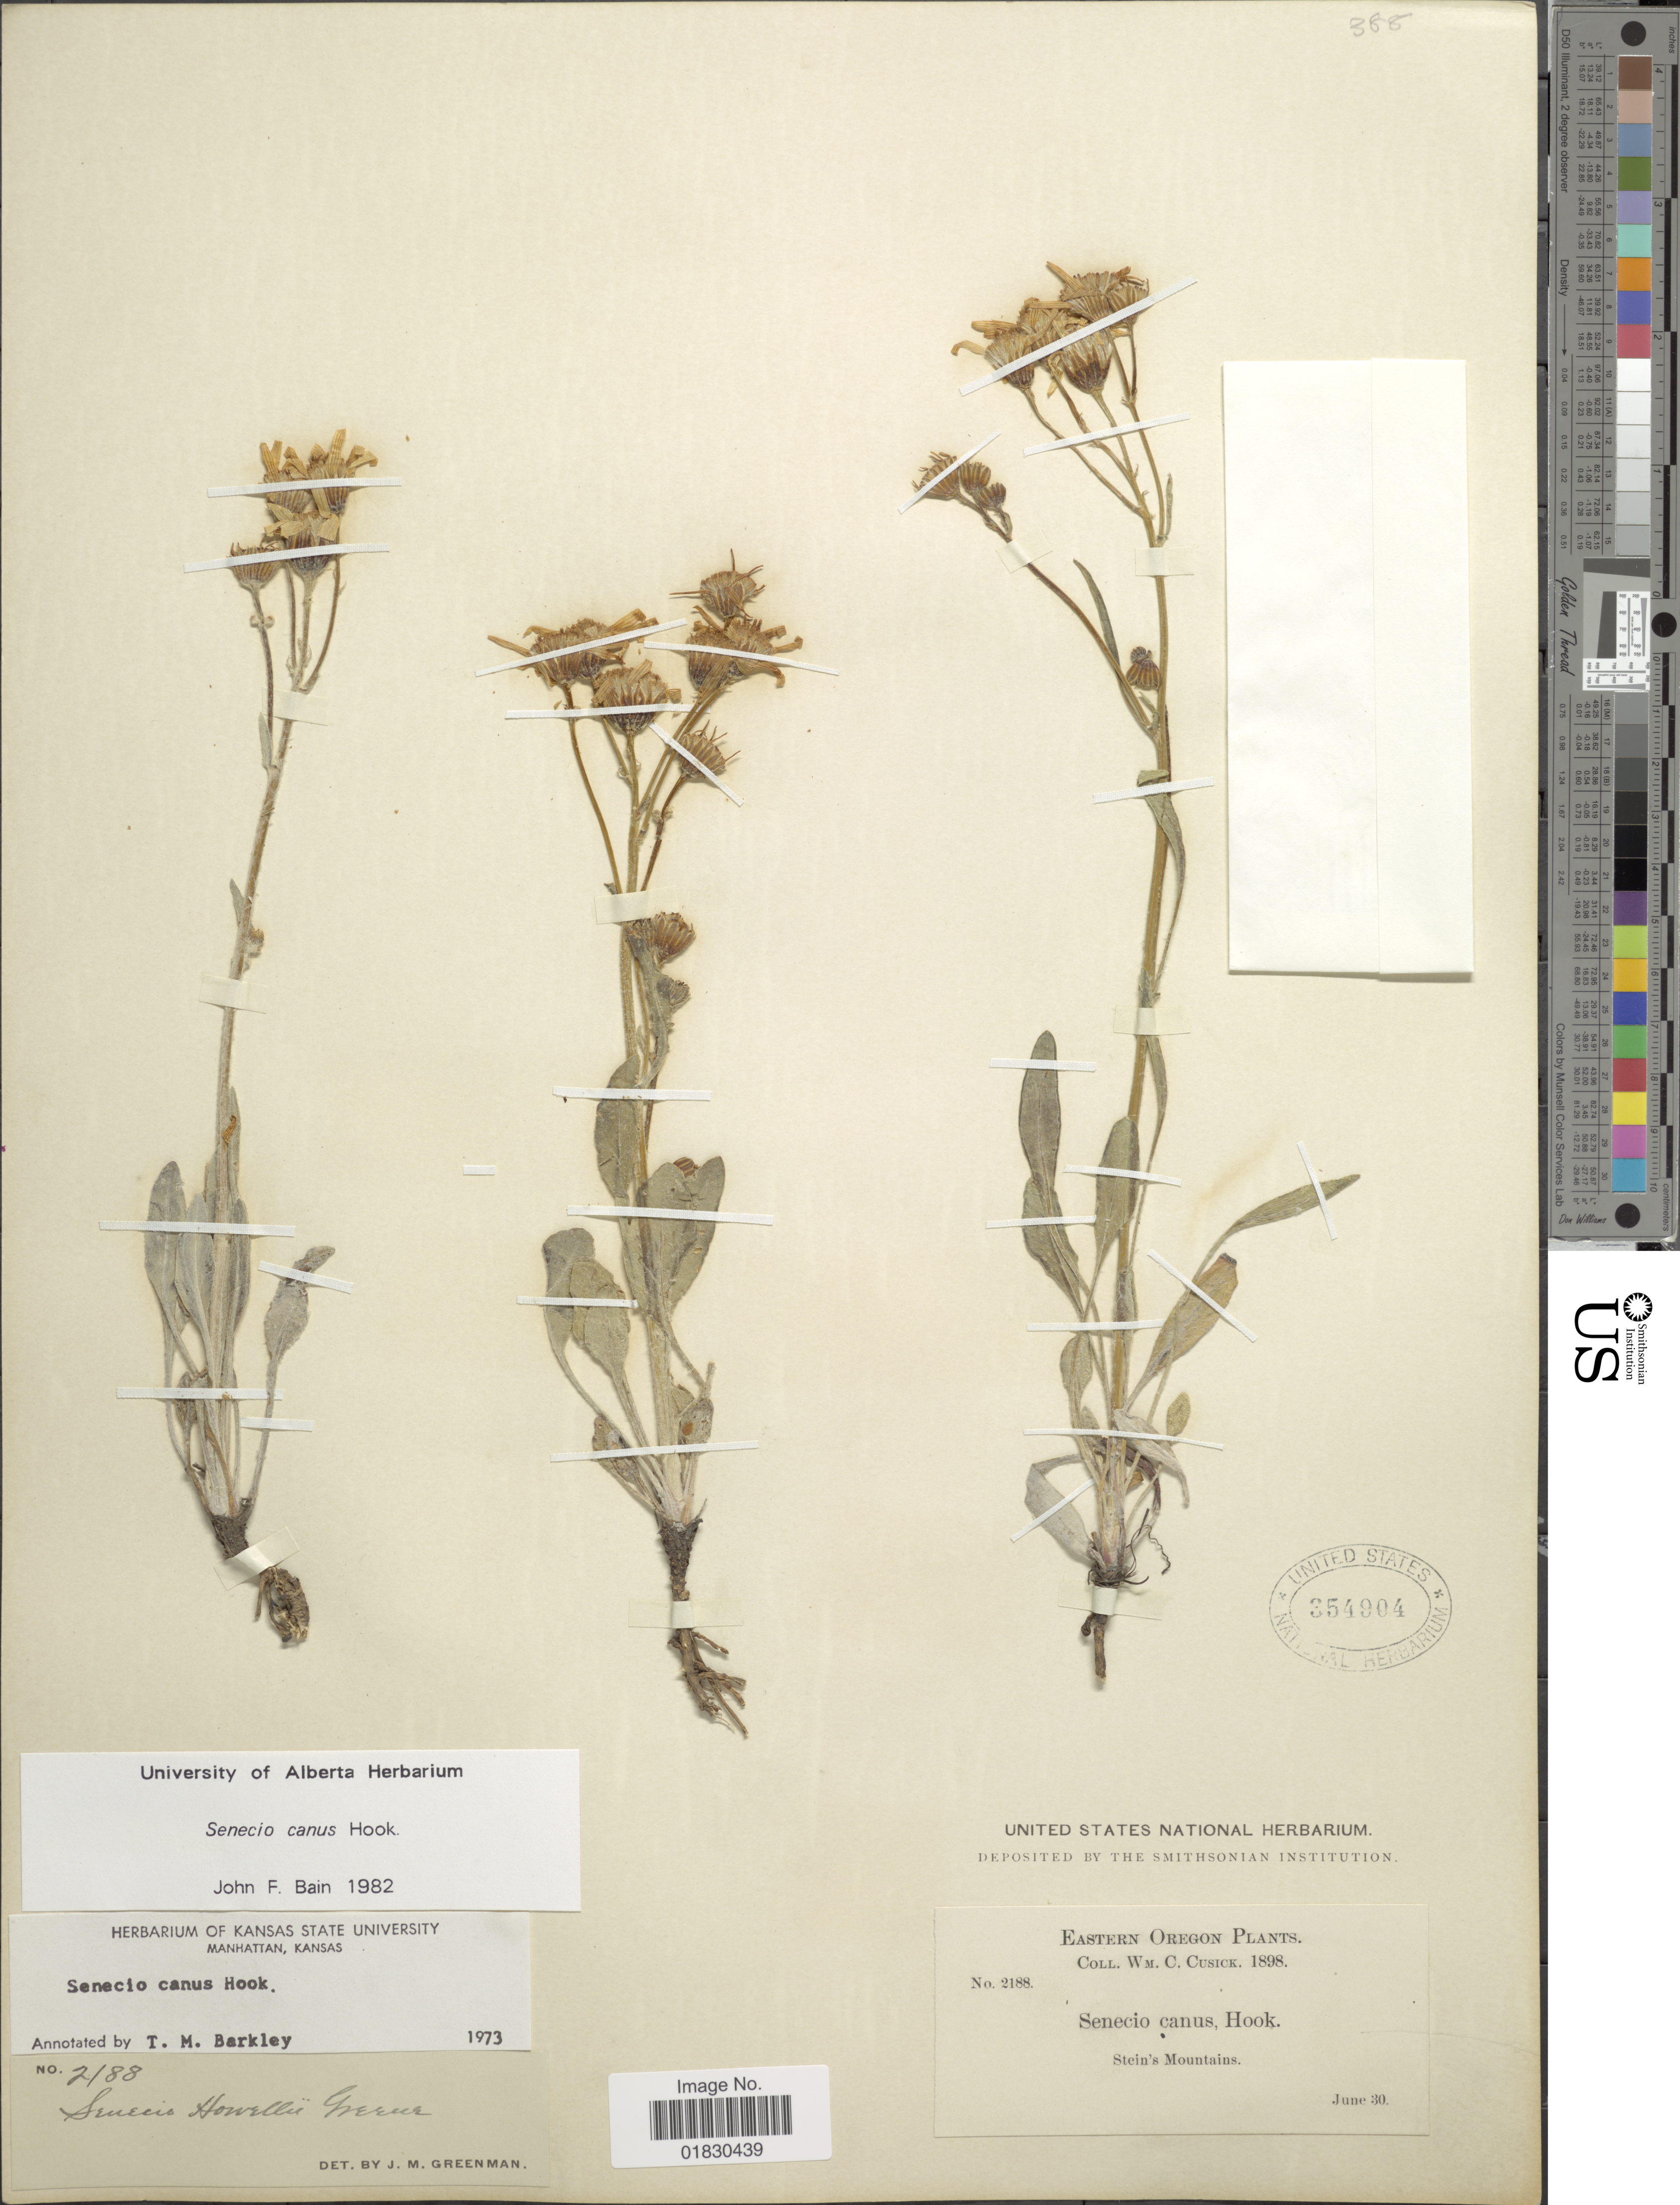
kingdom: Plantae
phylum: Tracheophyta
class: Magnoliopsida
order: Asterales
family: Asteraceae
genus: Packera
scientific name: Packera cana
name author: (Hook.) W.A. Weber & Á. Löve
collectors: W. C. Cusick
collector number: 2188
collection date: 1898-06-30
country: United States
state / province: Oregon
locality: Eastern Oregon, Stein's Mountains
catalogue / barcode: US 354904